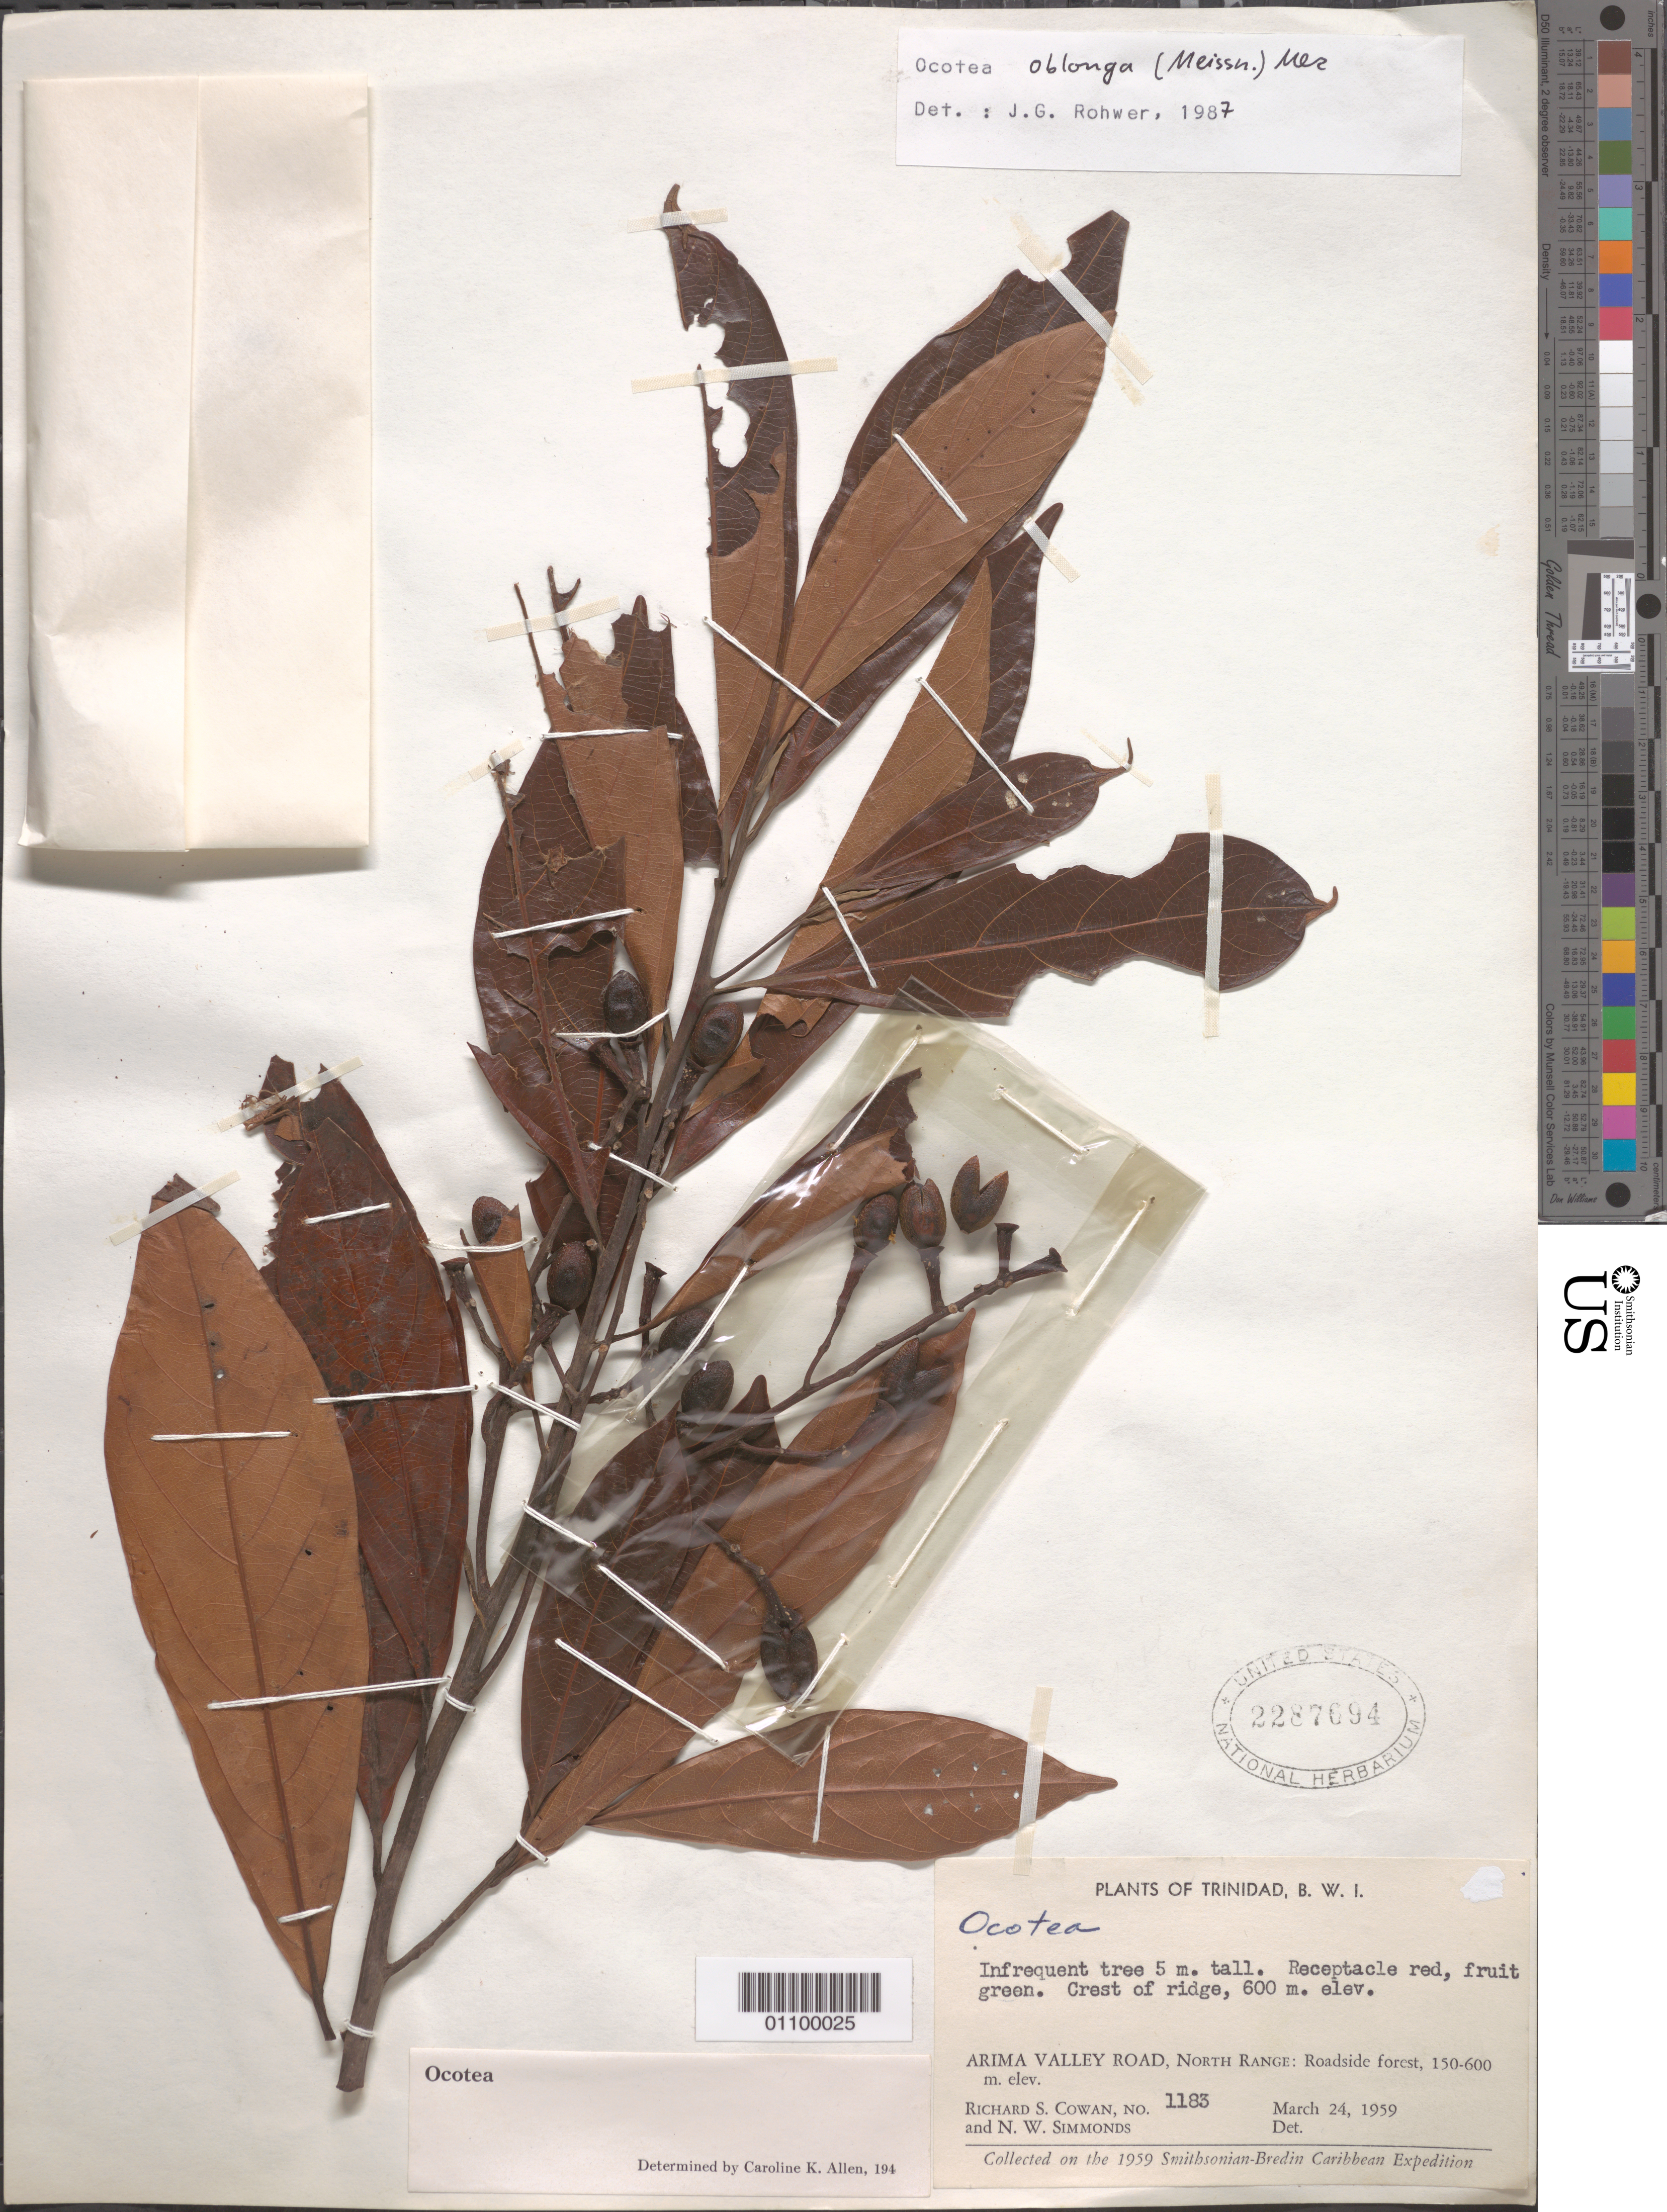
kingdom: Plantae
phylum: Tracheophyta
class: Magnoliopsida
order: Laurales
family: Lauraceae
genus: Ocotea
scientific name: Ocotea oblonga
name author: (Meisn.) Mez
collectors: R. S. Cowan & N. W. Simmonds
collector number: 1183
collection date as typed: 24 Mar 1959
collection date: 1959-03-24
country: Trinidad and Tobago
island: Trinidad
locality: Arima Valley Road, North Range: Roadside forest, 150-600 m.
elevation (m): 600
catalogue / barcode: US 2287694